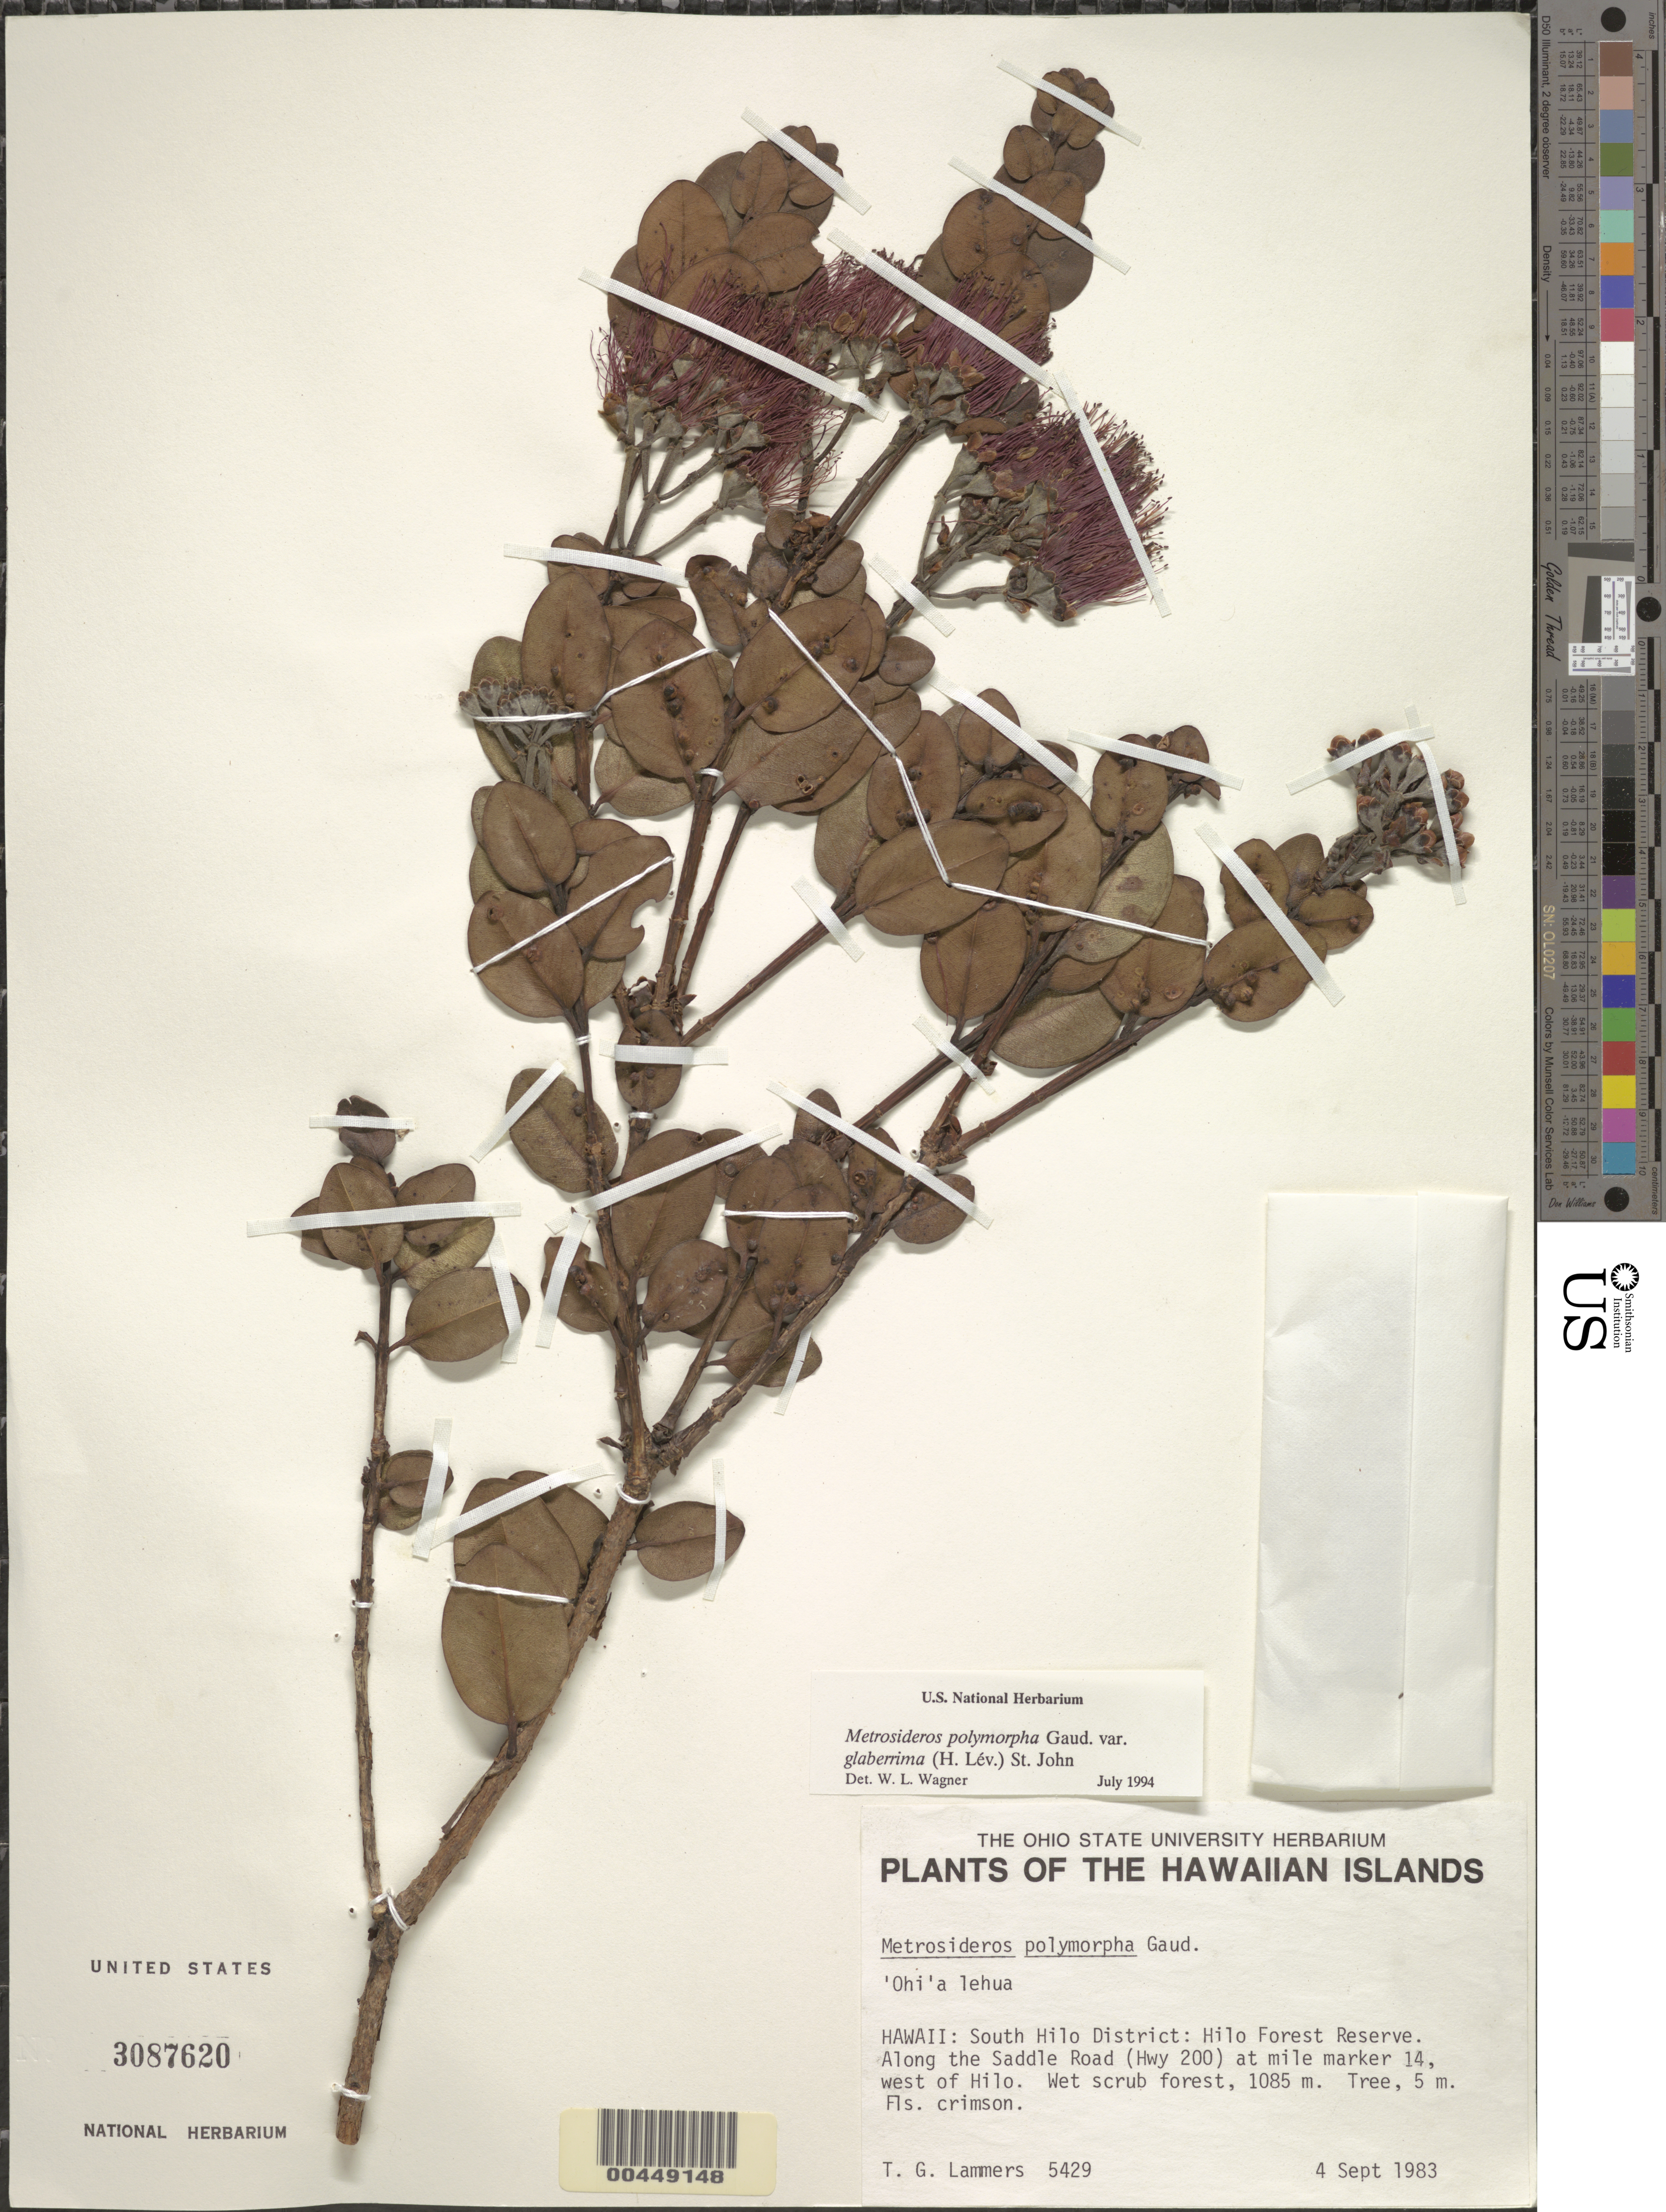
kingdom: Plantae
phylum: Tracheophyta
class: Magnoliopsida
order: Myrtales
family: Myrtaceae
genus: Metrosideros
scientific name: Metrosideros polymorpha var. glaberrima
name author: (H. Lév.) H. St. John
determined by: Wagner, W. L., (BOT), Smithsonian Institution - National Museum of Natural History (UNITED STATES)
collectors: T. G. Lammers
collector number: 5429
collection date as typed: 4 Sep 1983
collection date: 1983-09-04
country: United States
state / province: Hawaii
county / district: Hawaii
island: Hawaii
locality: South Hilo District, Hilo Forest Reserve, along the Saddle Road (Hwy 200) at mile marker 14, west of Hilo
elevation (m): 1085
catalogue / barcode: US 3087620